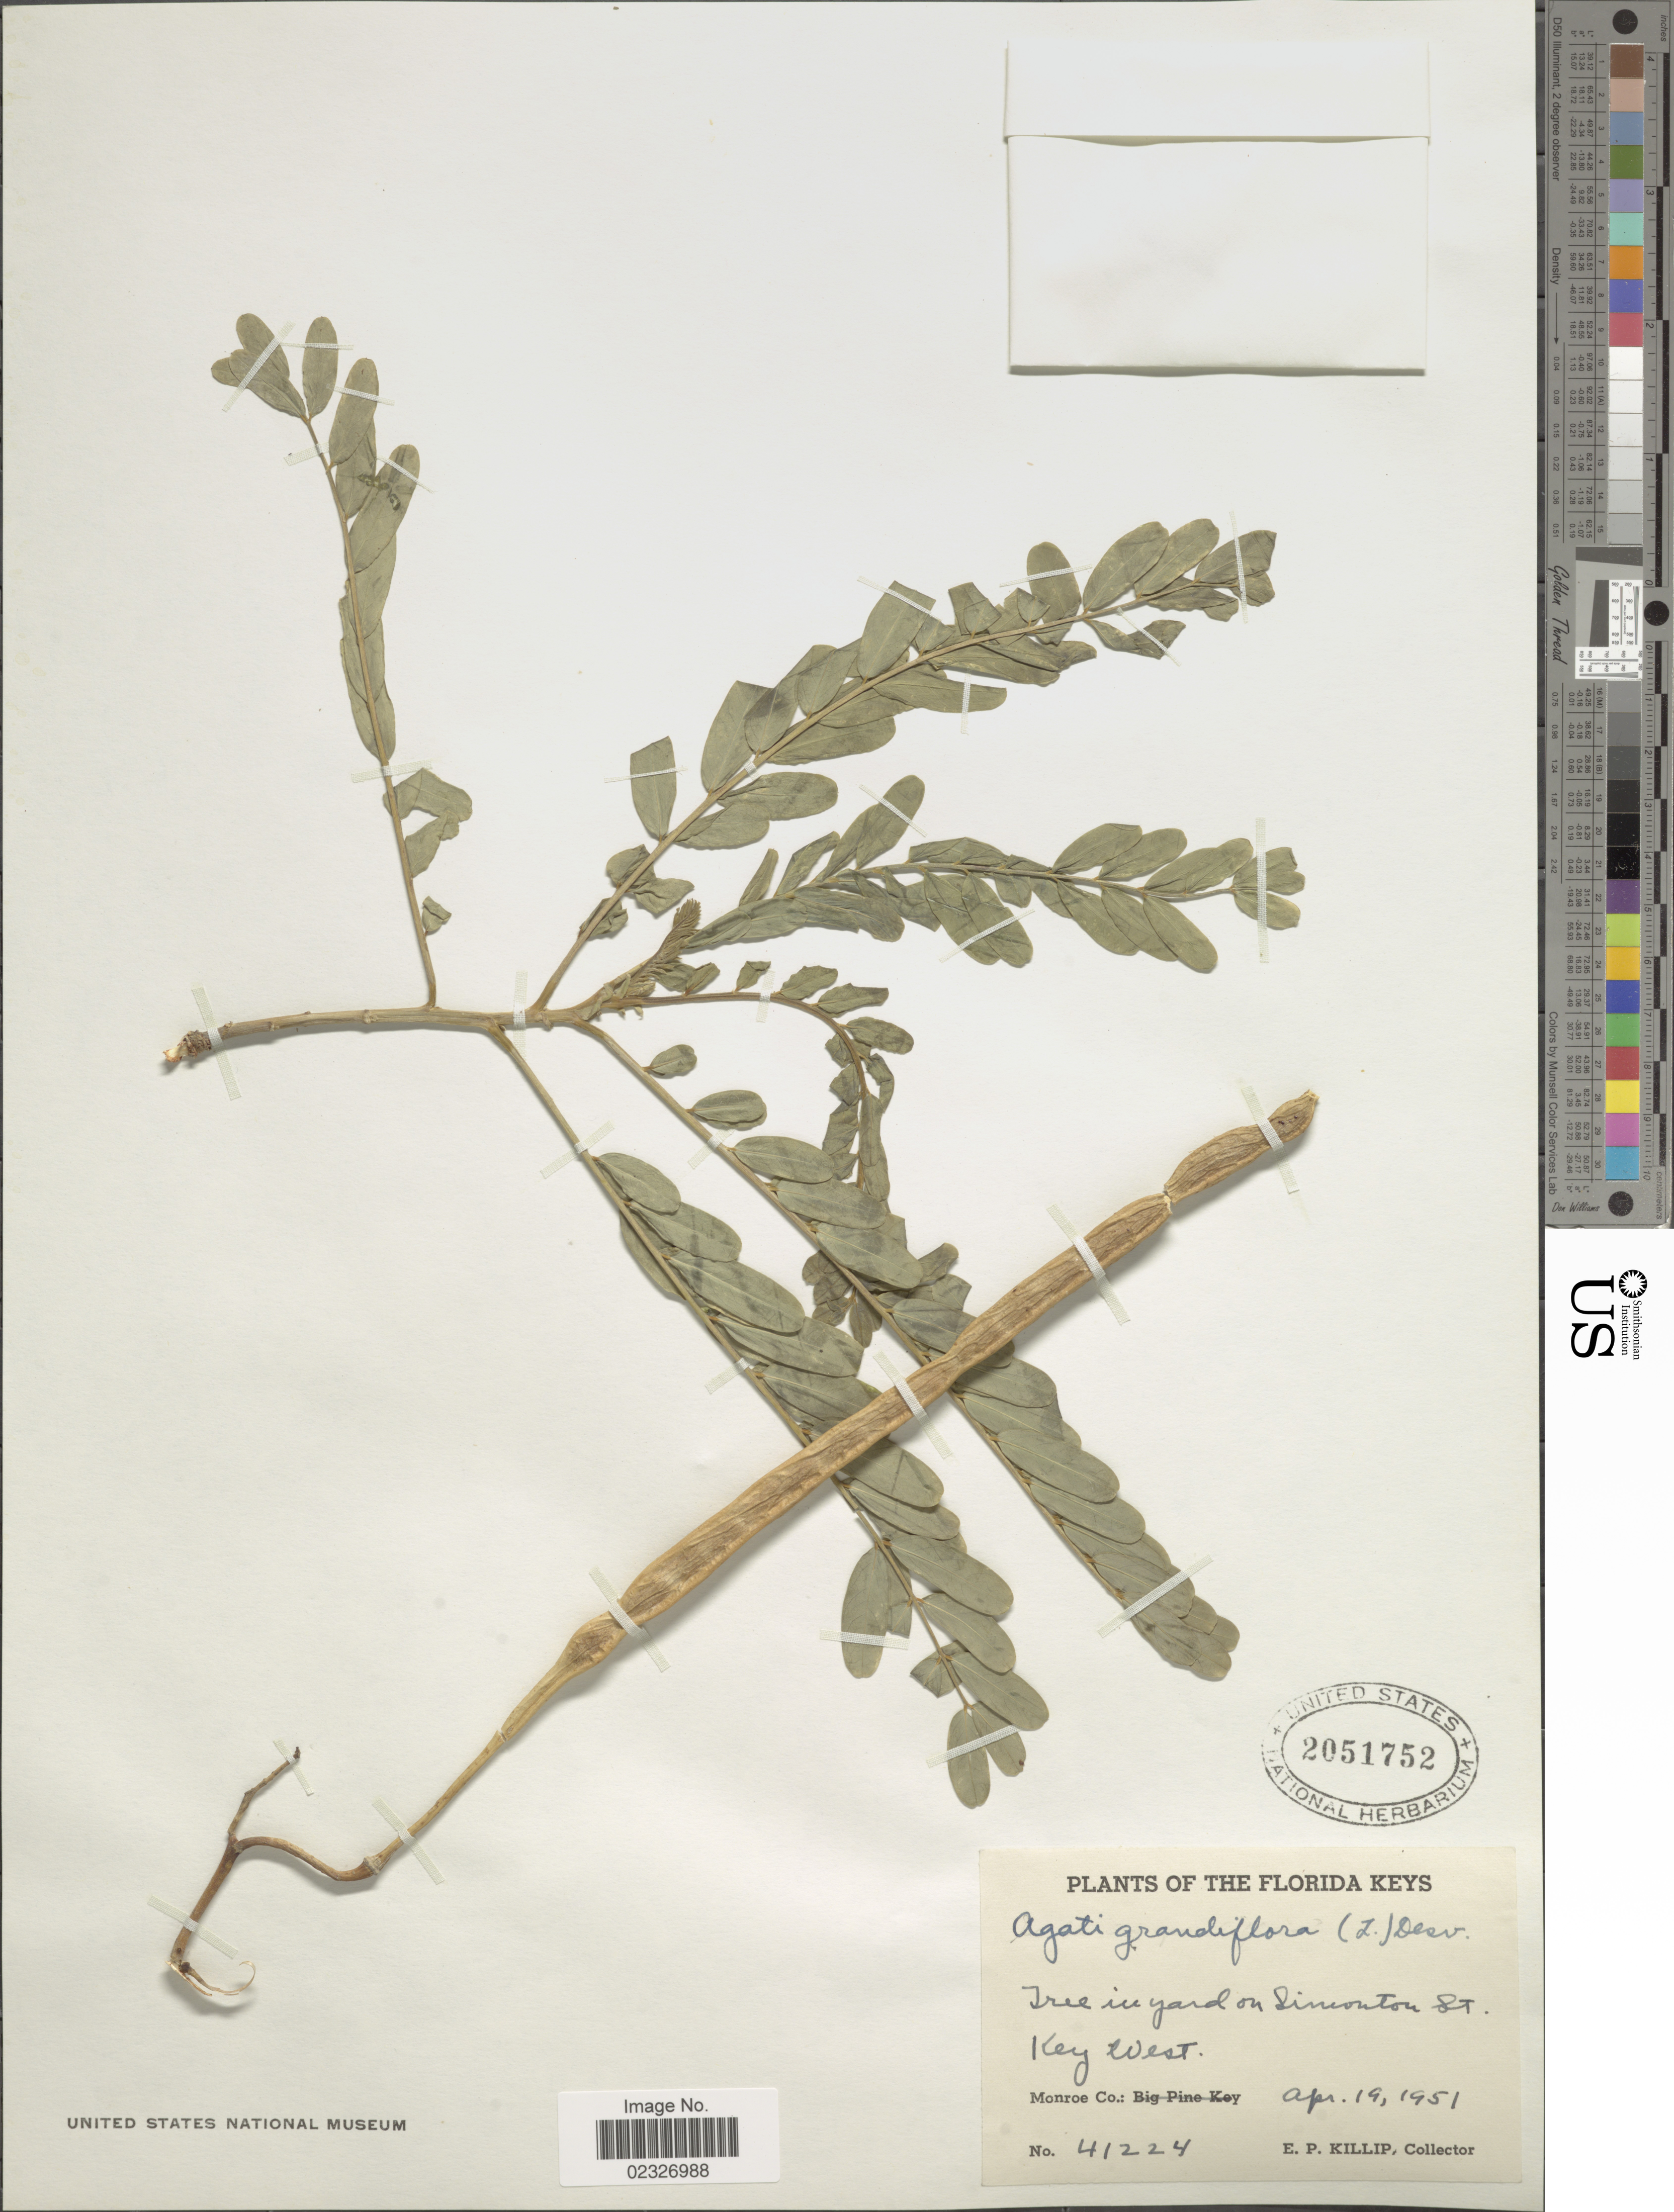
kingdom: Plantae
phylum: Tracheophyta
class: Magnoliopsida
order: Fabales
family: Fabaceae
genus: Sesbania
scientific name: Sesbania grandiflora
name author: (L.) Poir.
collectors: E. P. Killip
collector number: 41224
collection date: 1951-04-19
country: United States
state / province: Florida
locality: Florida Keys, Key West, Monroe Co.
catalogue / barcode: US 2051752